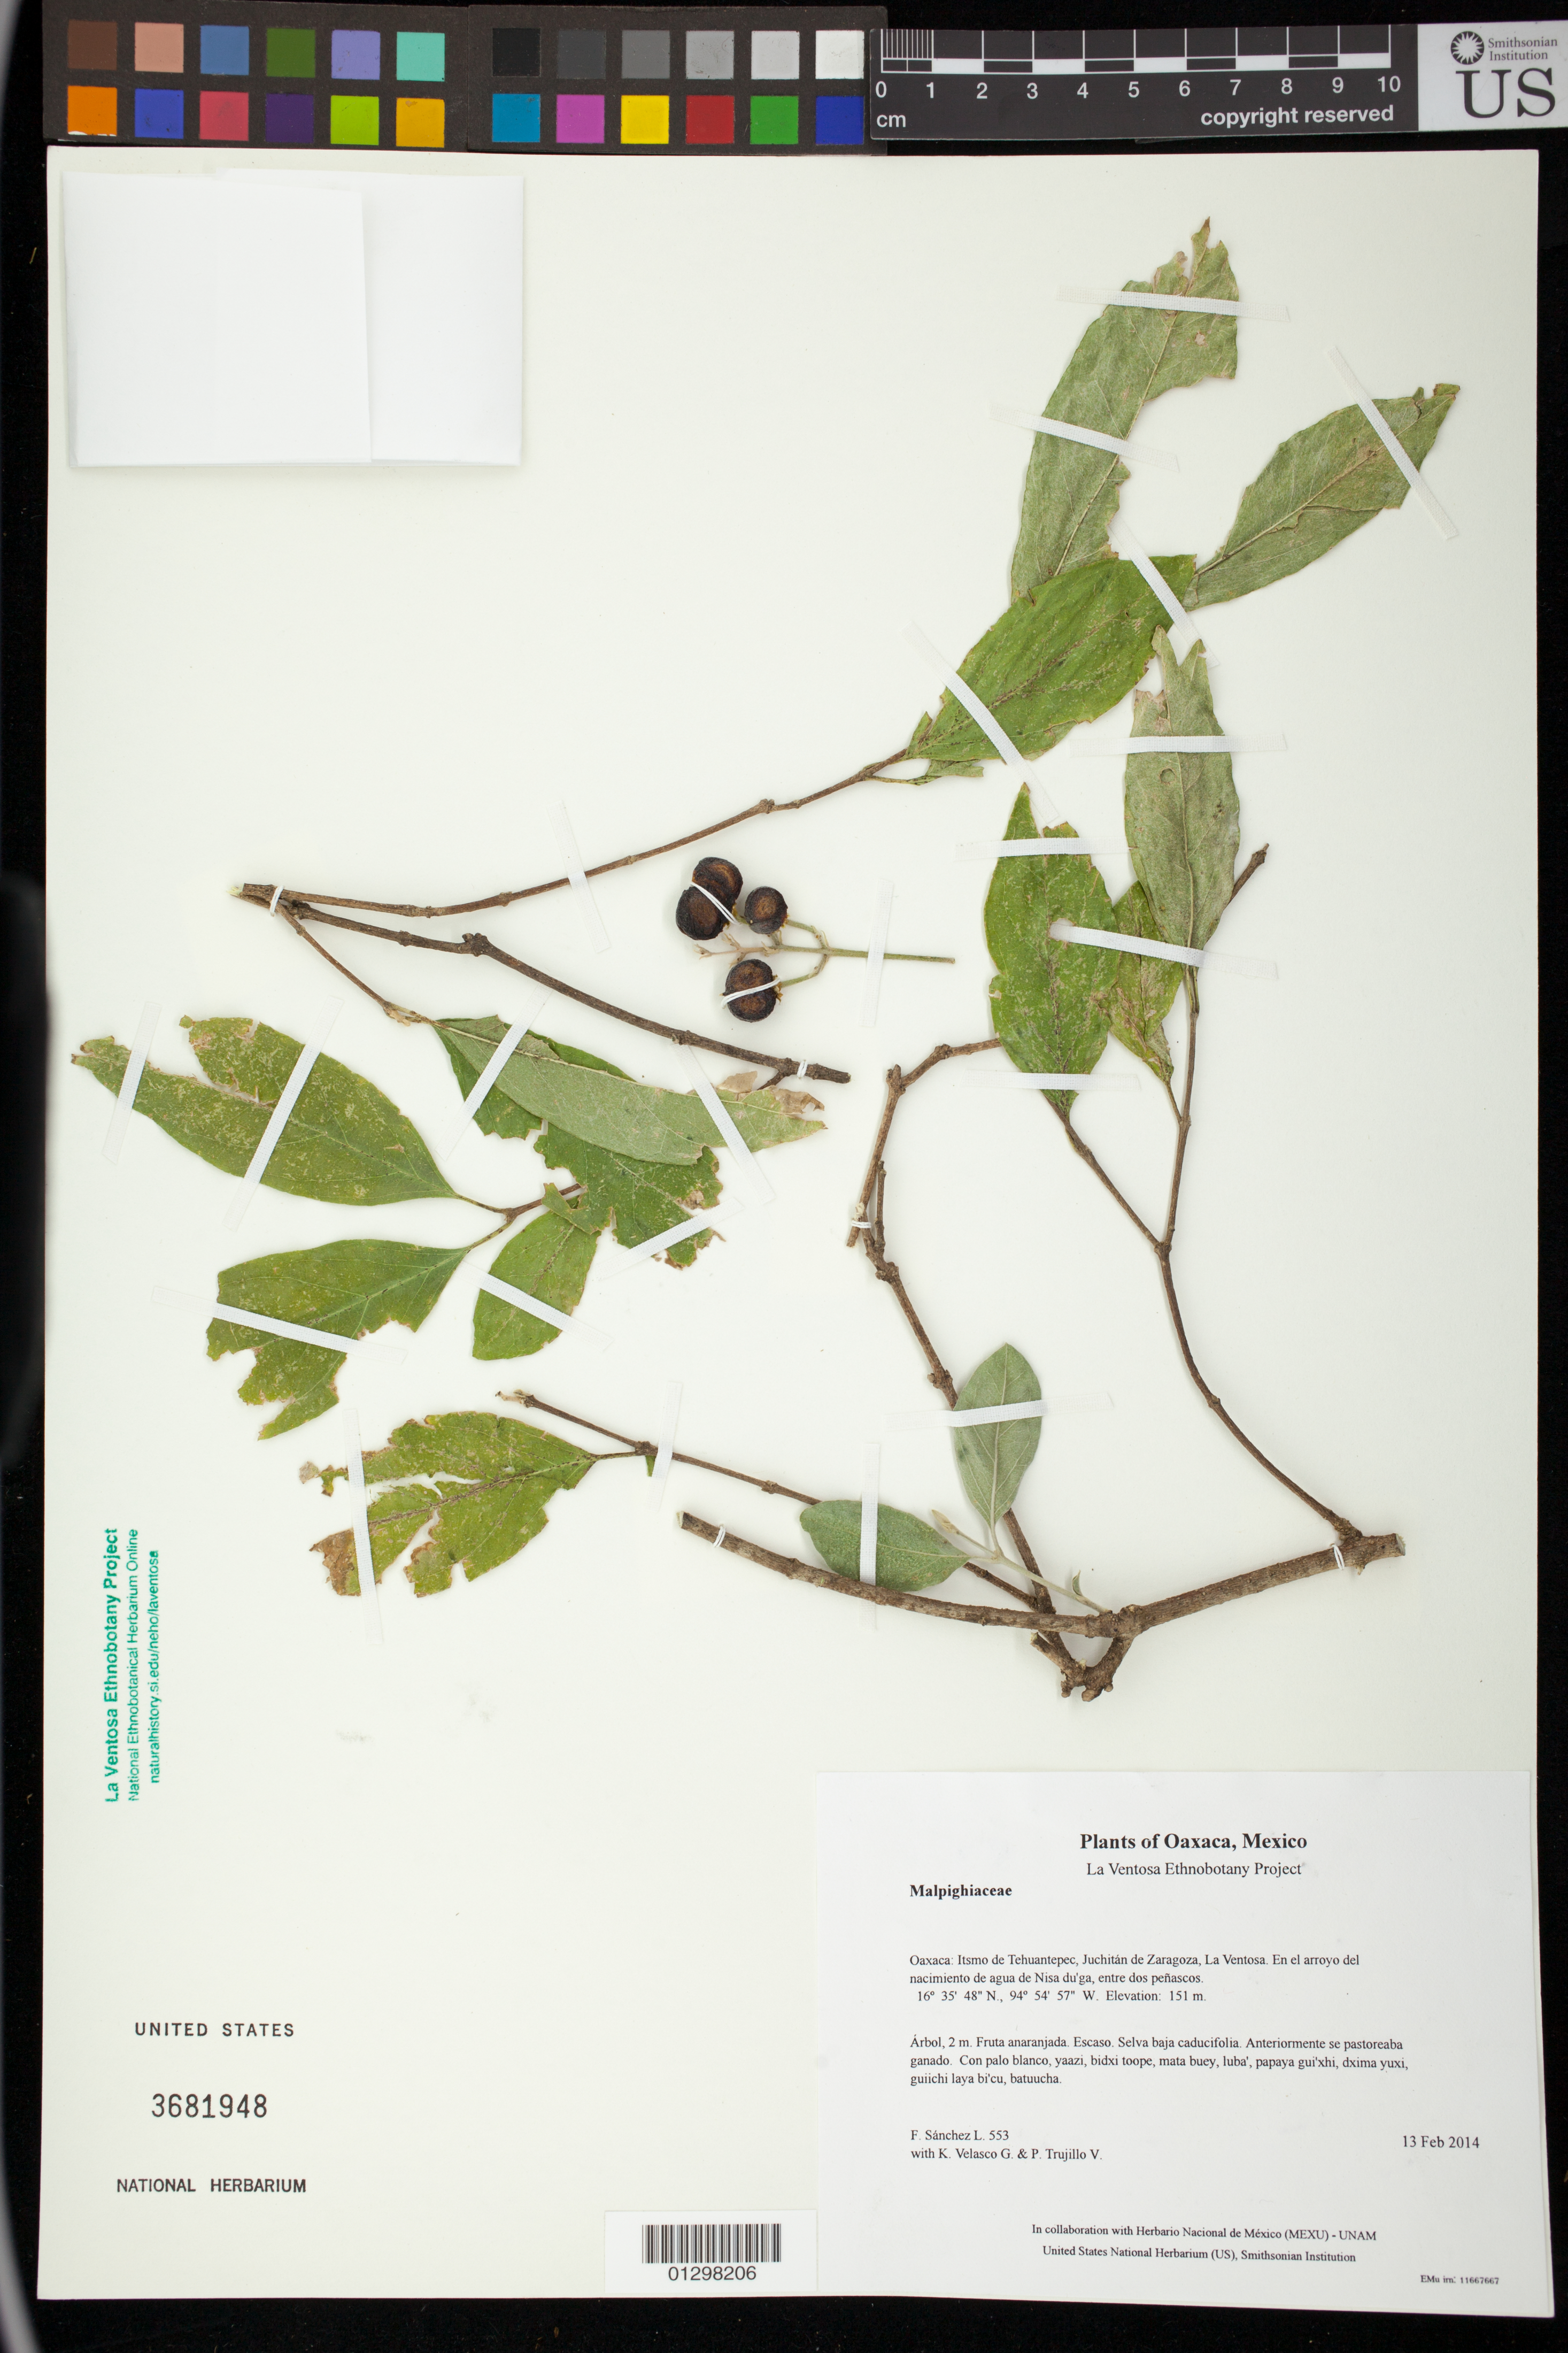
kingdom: Plantae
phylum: Tracheophyta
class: Magnoliopsida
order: Malpighiales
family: Malpighiaceae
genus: Bunchosia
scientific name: Bunchosia sp.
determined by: Velasco G., Kenia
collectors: F. Sánchez L., K. Velasco G. & P. Trujillo V.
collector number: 553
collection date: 2014-02-13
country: Mexico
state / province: Oaxaca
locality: Itsmo de Tehuantepec, Juchitán de Zaragoza, La Ventosa. En el arroyo del nacimiento de agua de Nisa du'ga, entre dos peñascos.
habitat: Selva baja caducifolia. Anteriormente se pastoreaba ganado.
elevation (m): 151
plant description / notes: MEXU, SERO, US; Yaga. 2 m. Cuaananaxhi biguitu. Huaxie'.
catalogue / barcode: US 3681948